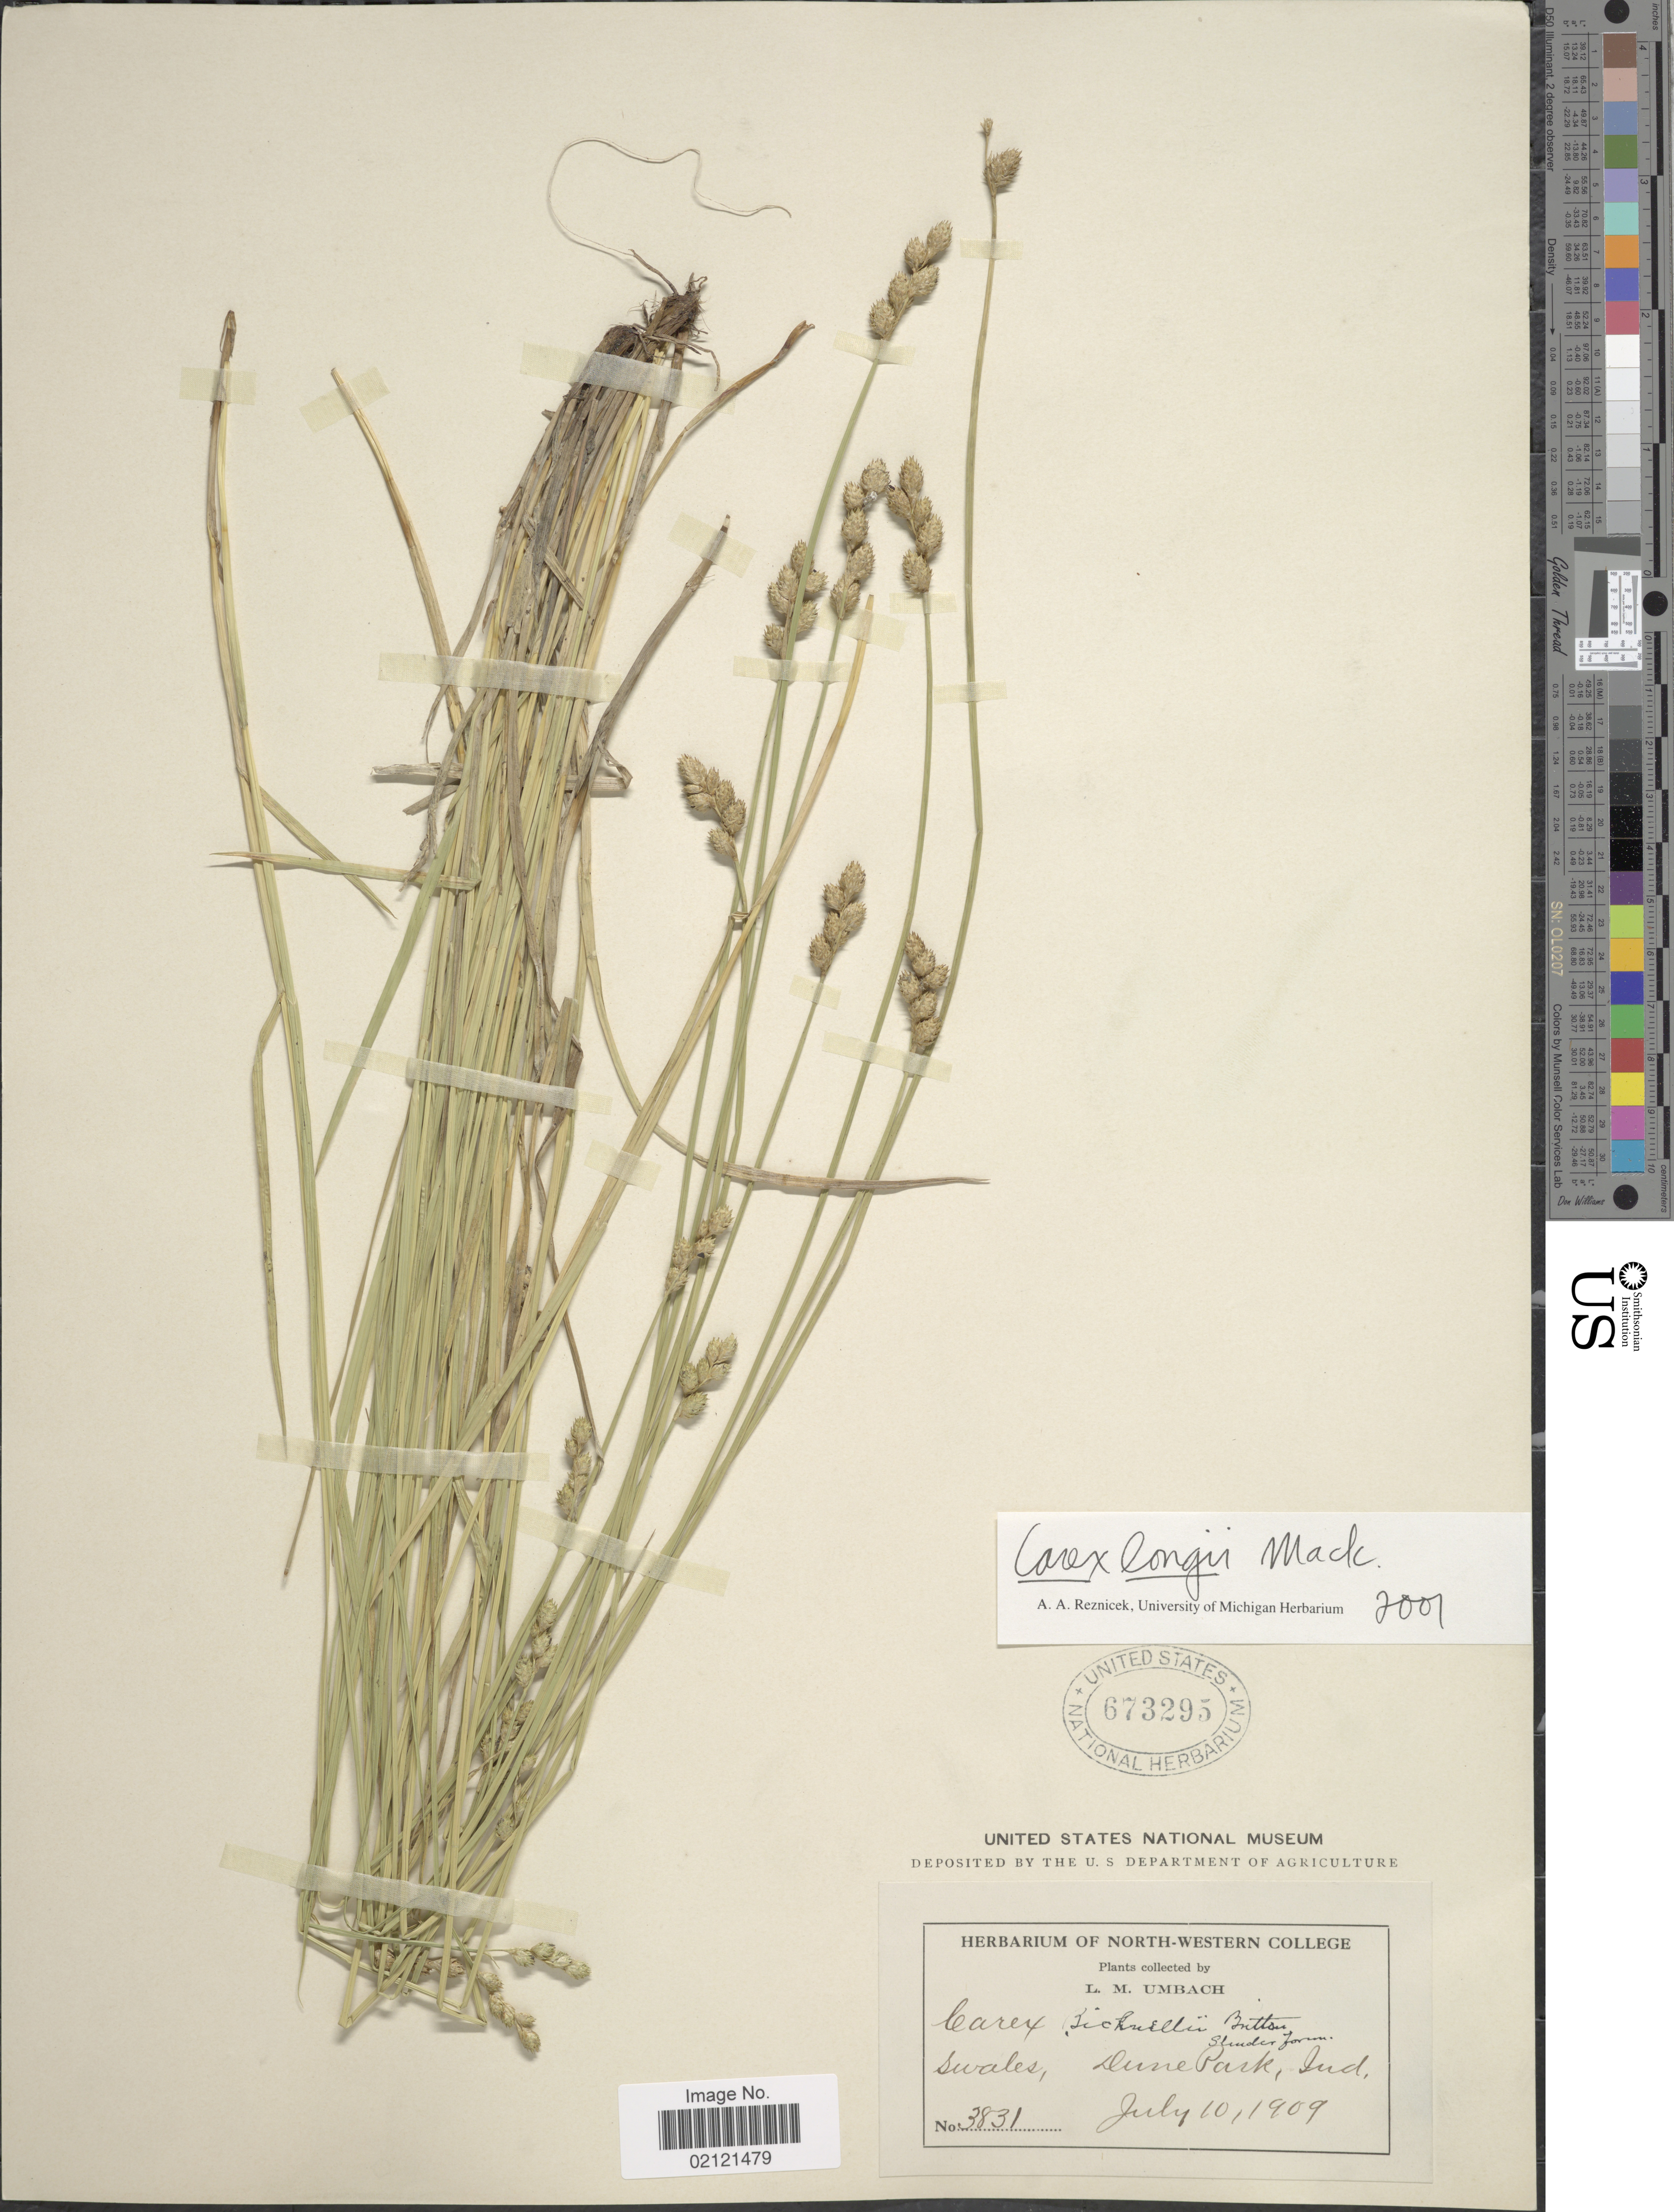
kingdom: Plantae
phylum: Tracheophyta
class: Liliopsida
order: Poales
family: Cyperaceae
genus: Carex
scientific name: Carex longii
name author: Mack.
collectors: L. M. Umbach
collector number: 3831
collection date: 1909-07-10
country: United States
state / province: Indiana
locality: Swales, Dune Park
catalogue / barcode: US 673295